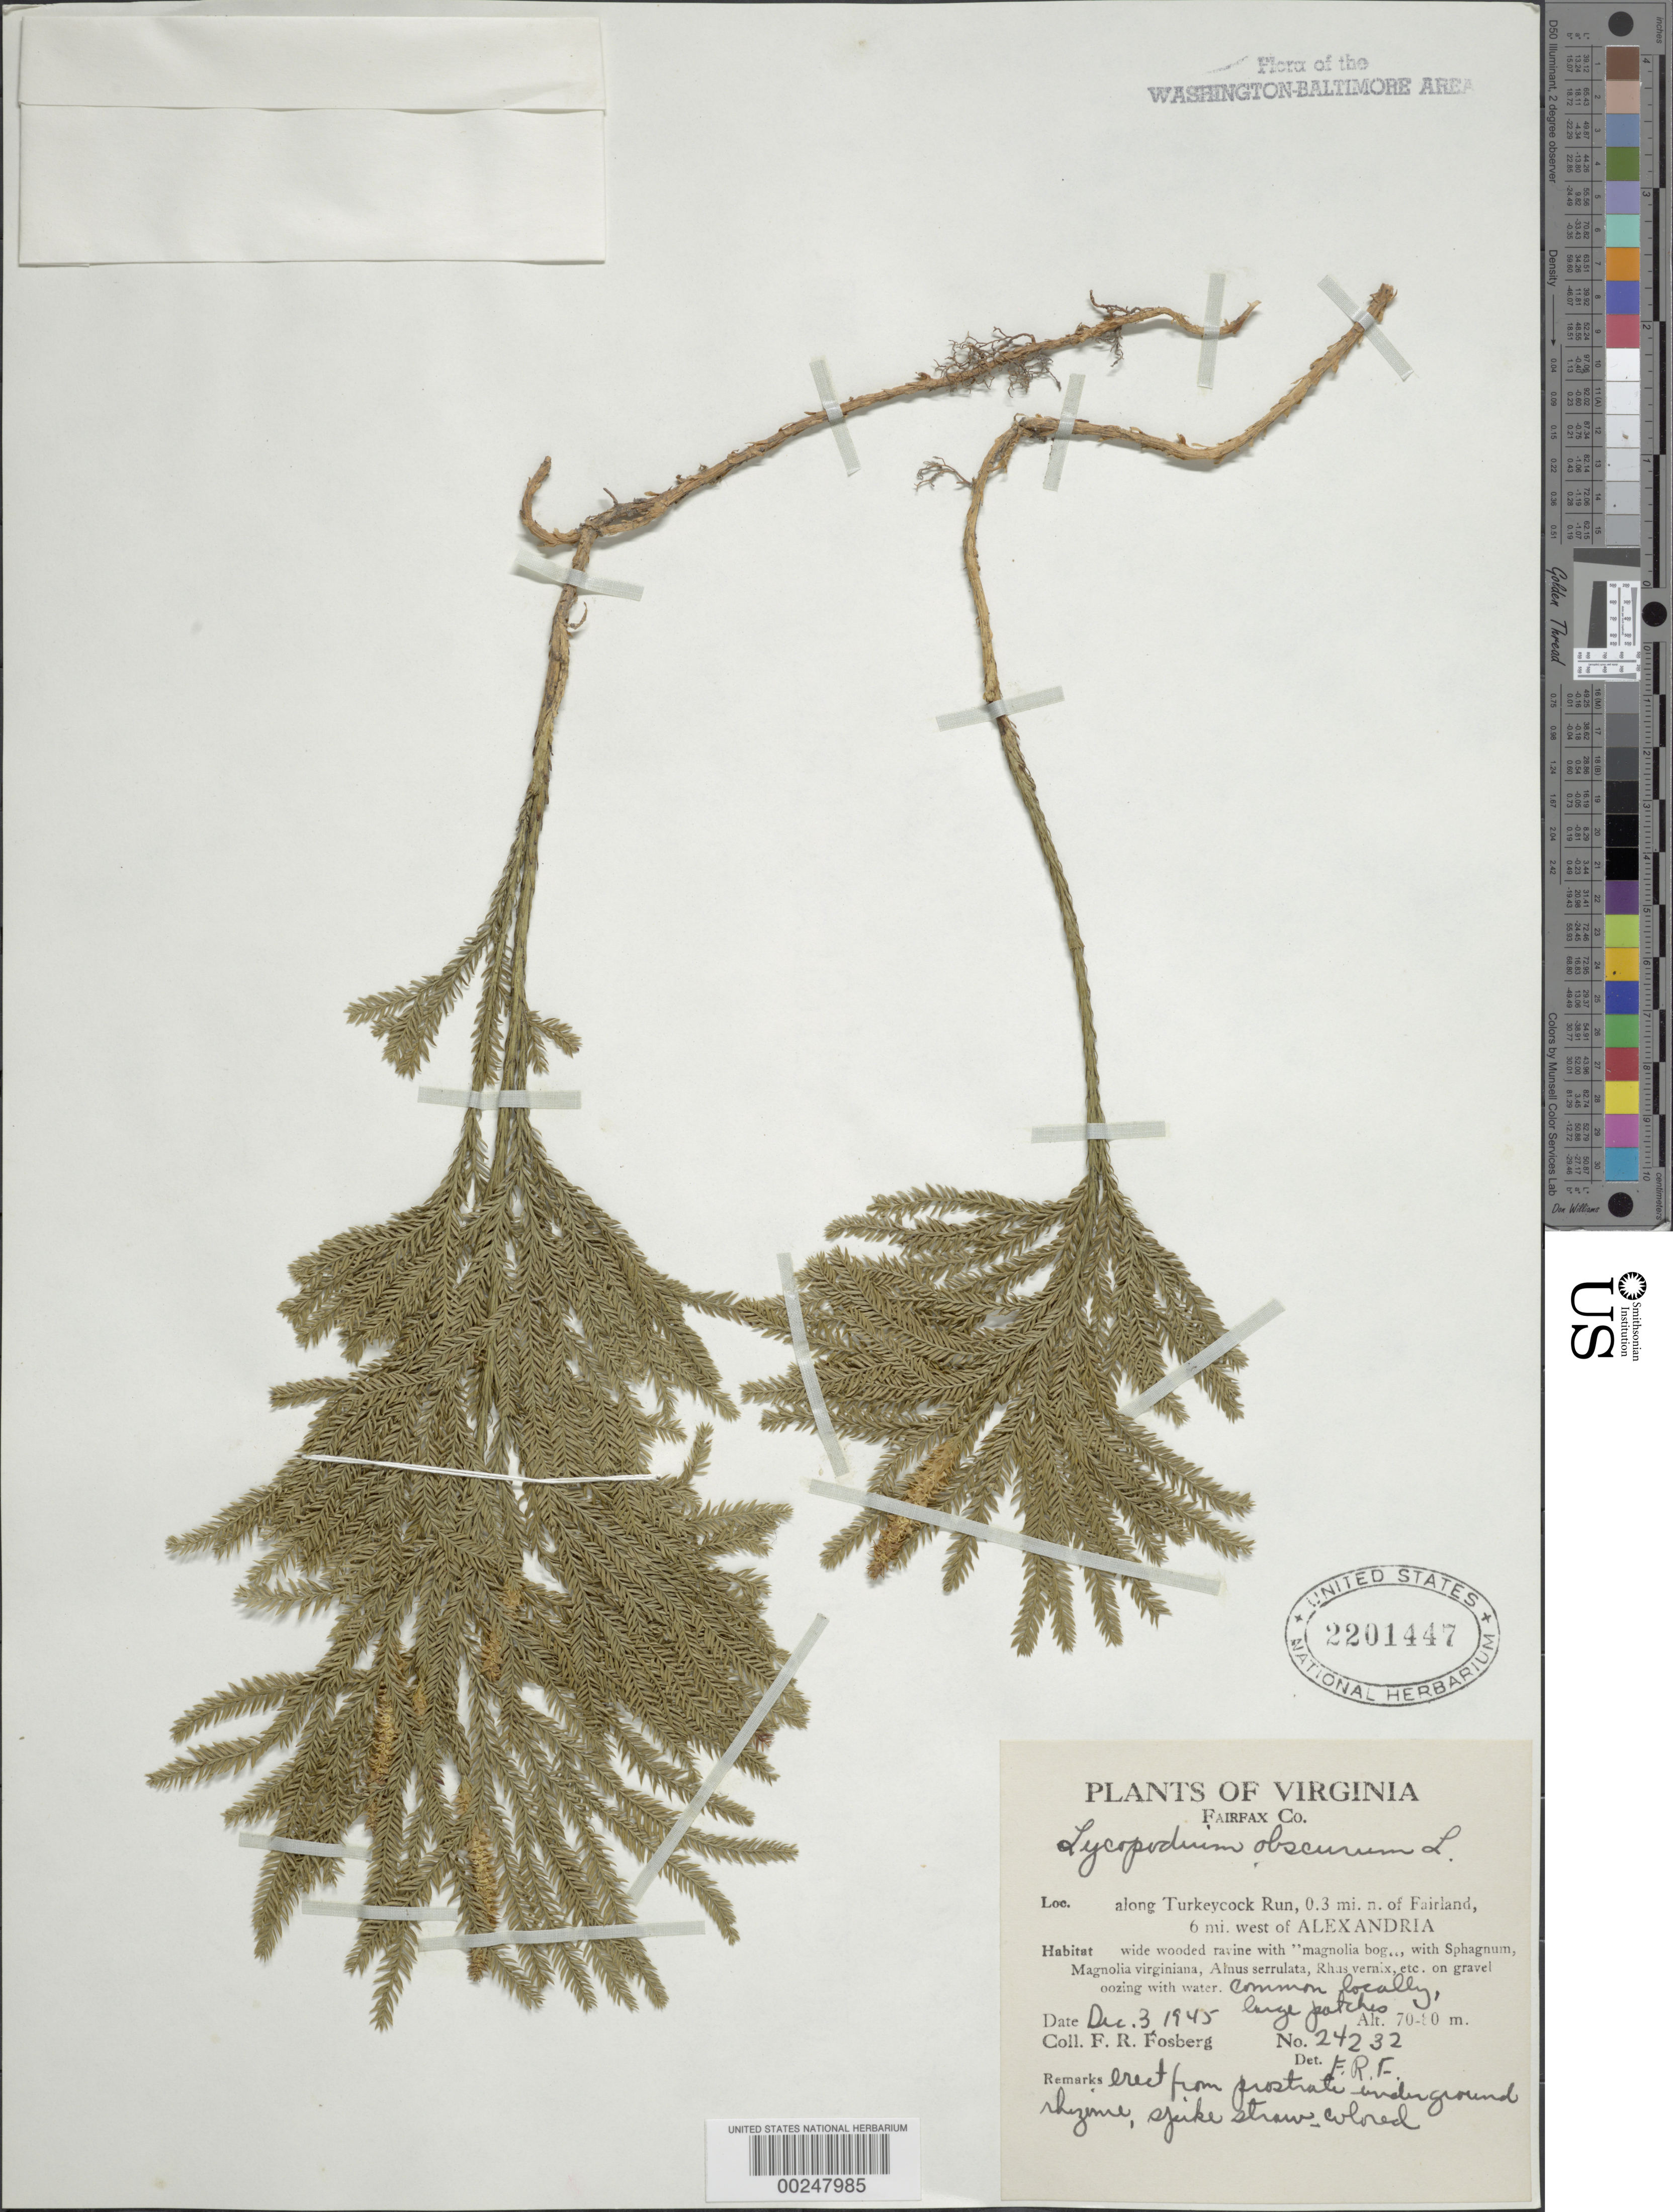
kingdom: Plantae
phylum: Tracheophyta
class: Lycopodiopsida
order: Lycopodiales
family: Lycopodiaceae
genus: Dendrolycopodium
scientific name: Dendrolycopodium obscurum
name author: (L.) A. Haines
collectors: F. R. Fosberg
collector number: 24232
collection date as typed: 03 Dec 1945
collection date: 1945-12-03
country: United States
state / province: Virginia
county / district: Fairfax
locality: Turkeycock Run, north of Fairland, west of Alexandria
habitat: Wooded ravine on gravel oozing water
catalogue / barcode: US 2201447